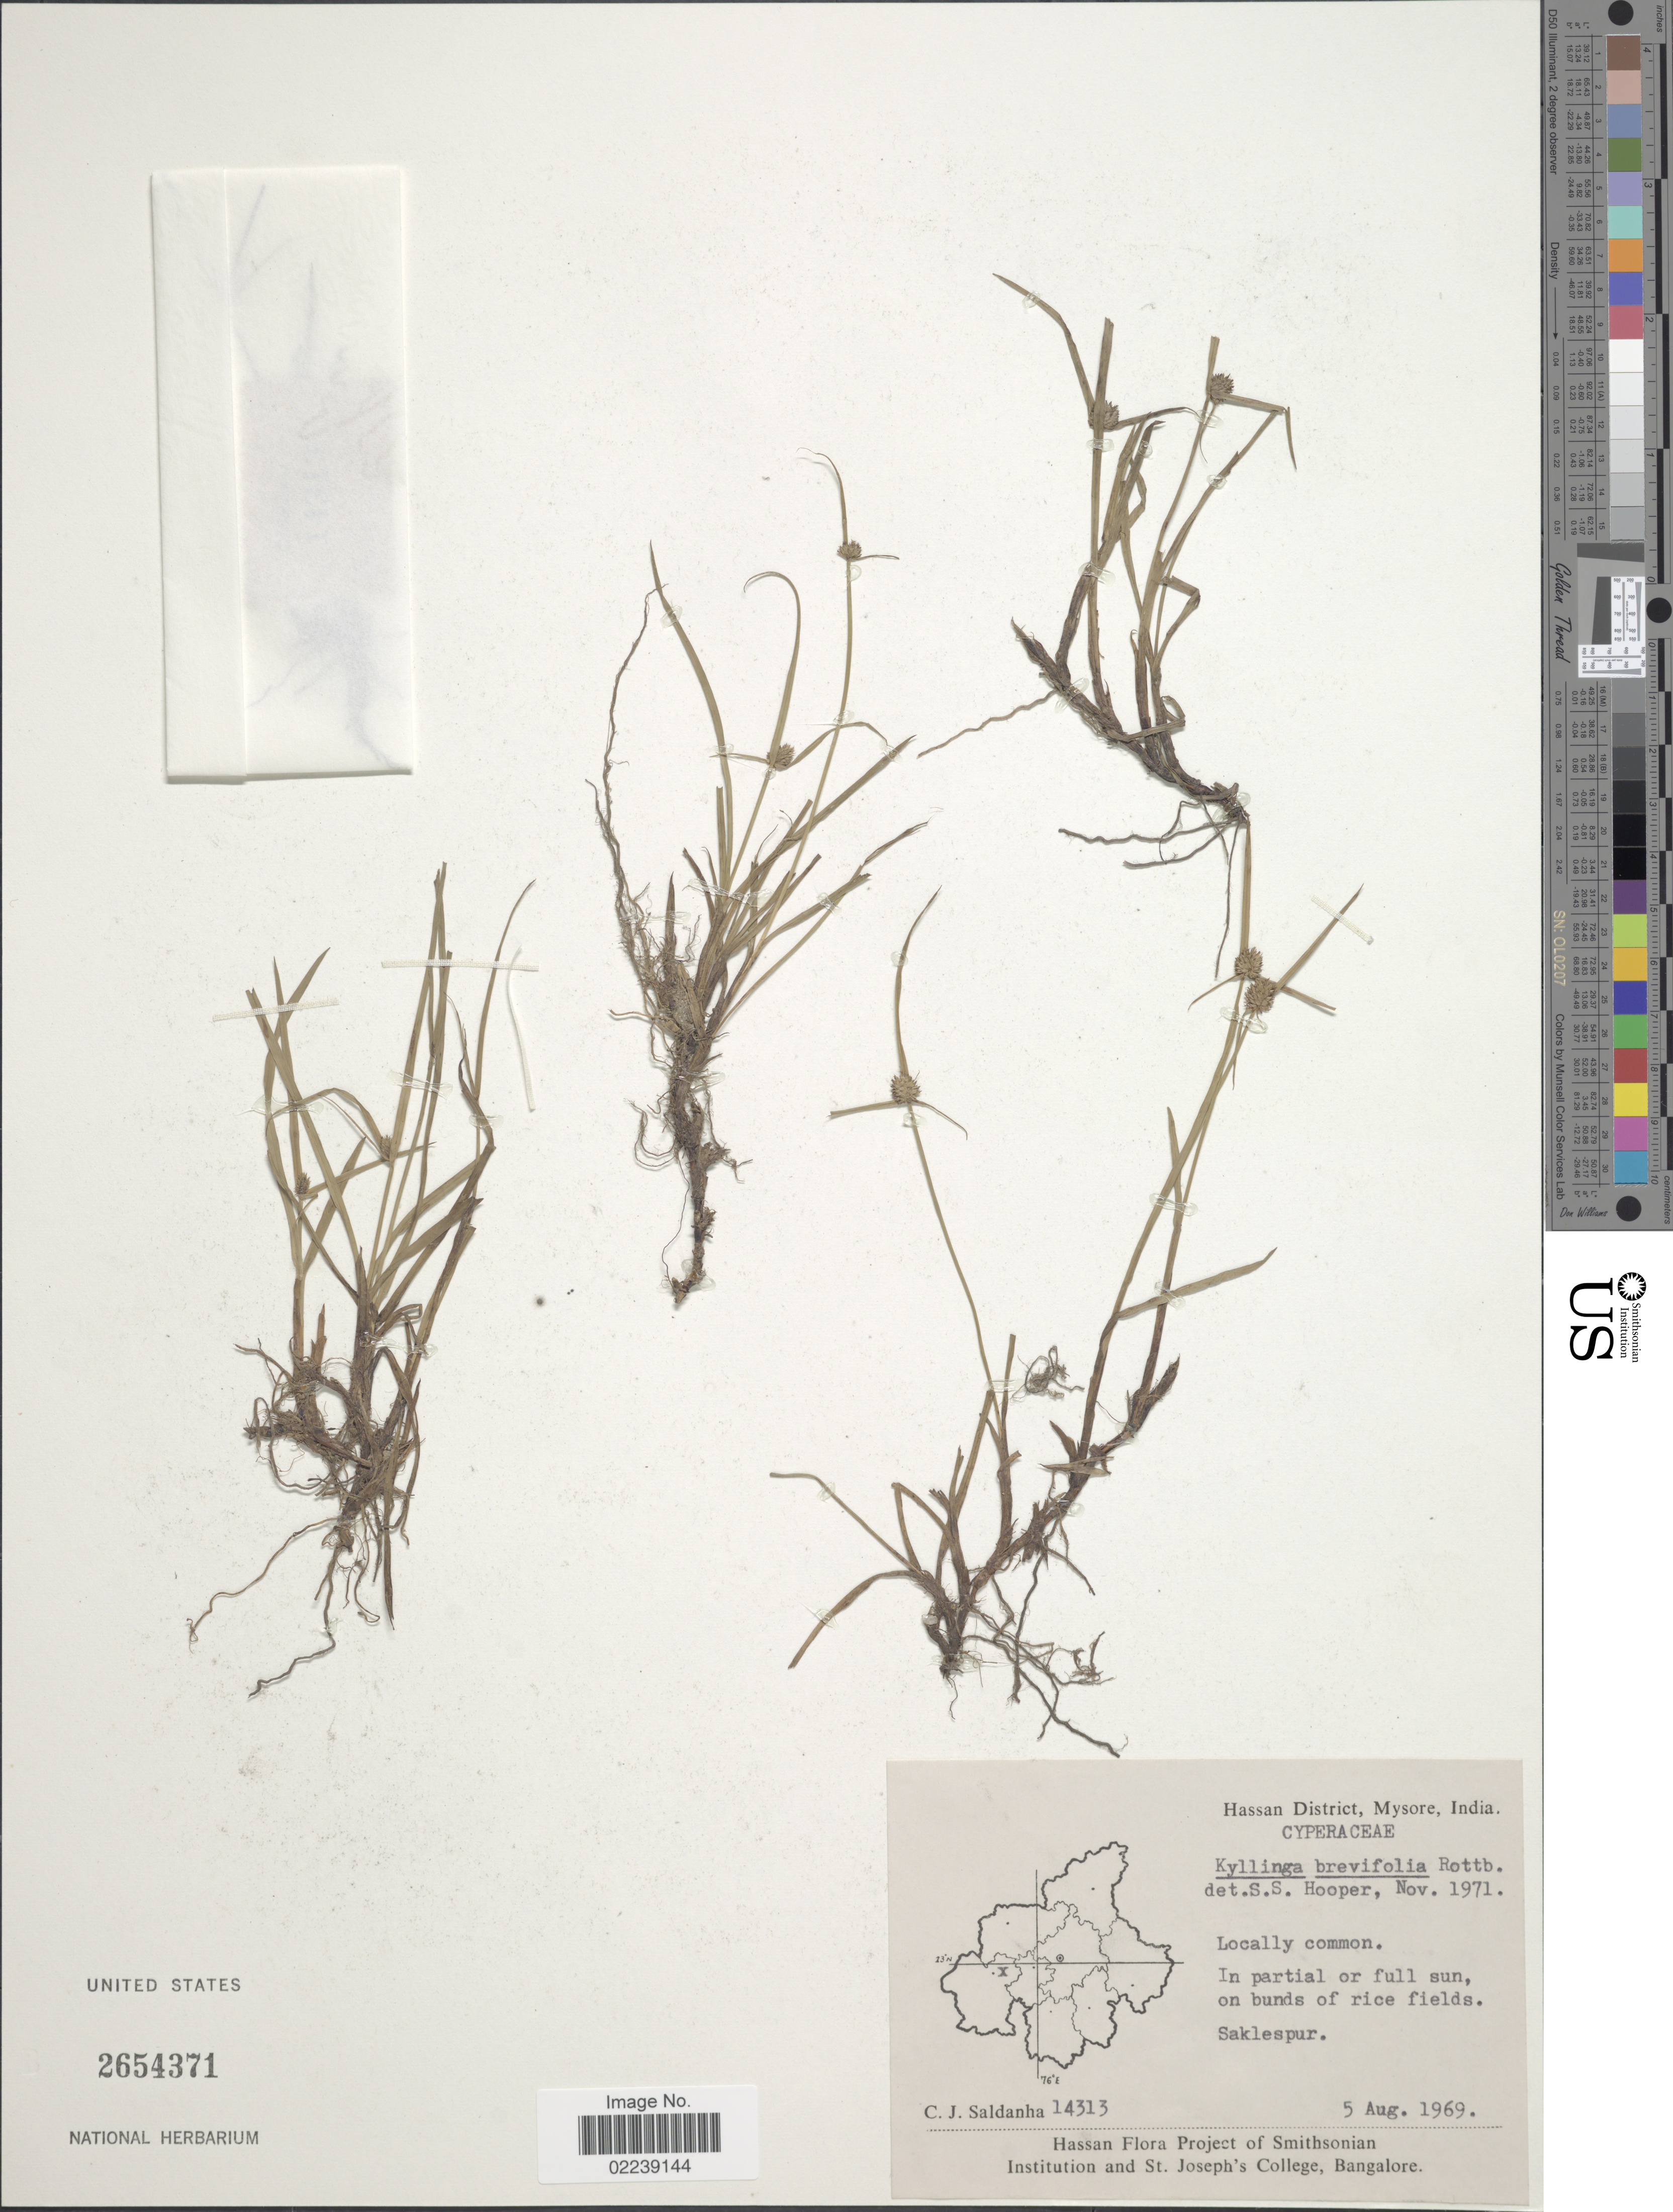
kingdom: Plantae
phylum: Tracheophyta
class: Liliopsida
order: Poales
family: Cyperaceae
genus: Cyperus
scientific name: Cyperus brevifolius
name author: (Rottb.) Hassk.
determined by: Strong, M. T., (US), Smithsonian Institution - National Museum of Natural History (UNITED STATES)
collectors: C. J. Saldanha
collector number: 14313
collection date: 1969-08-05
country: India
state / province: Karnataka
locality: Hassan District, Mysore. Saklespur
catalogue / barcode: US 2654371